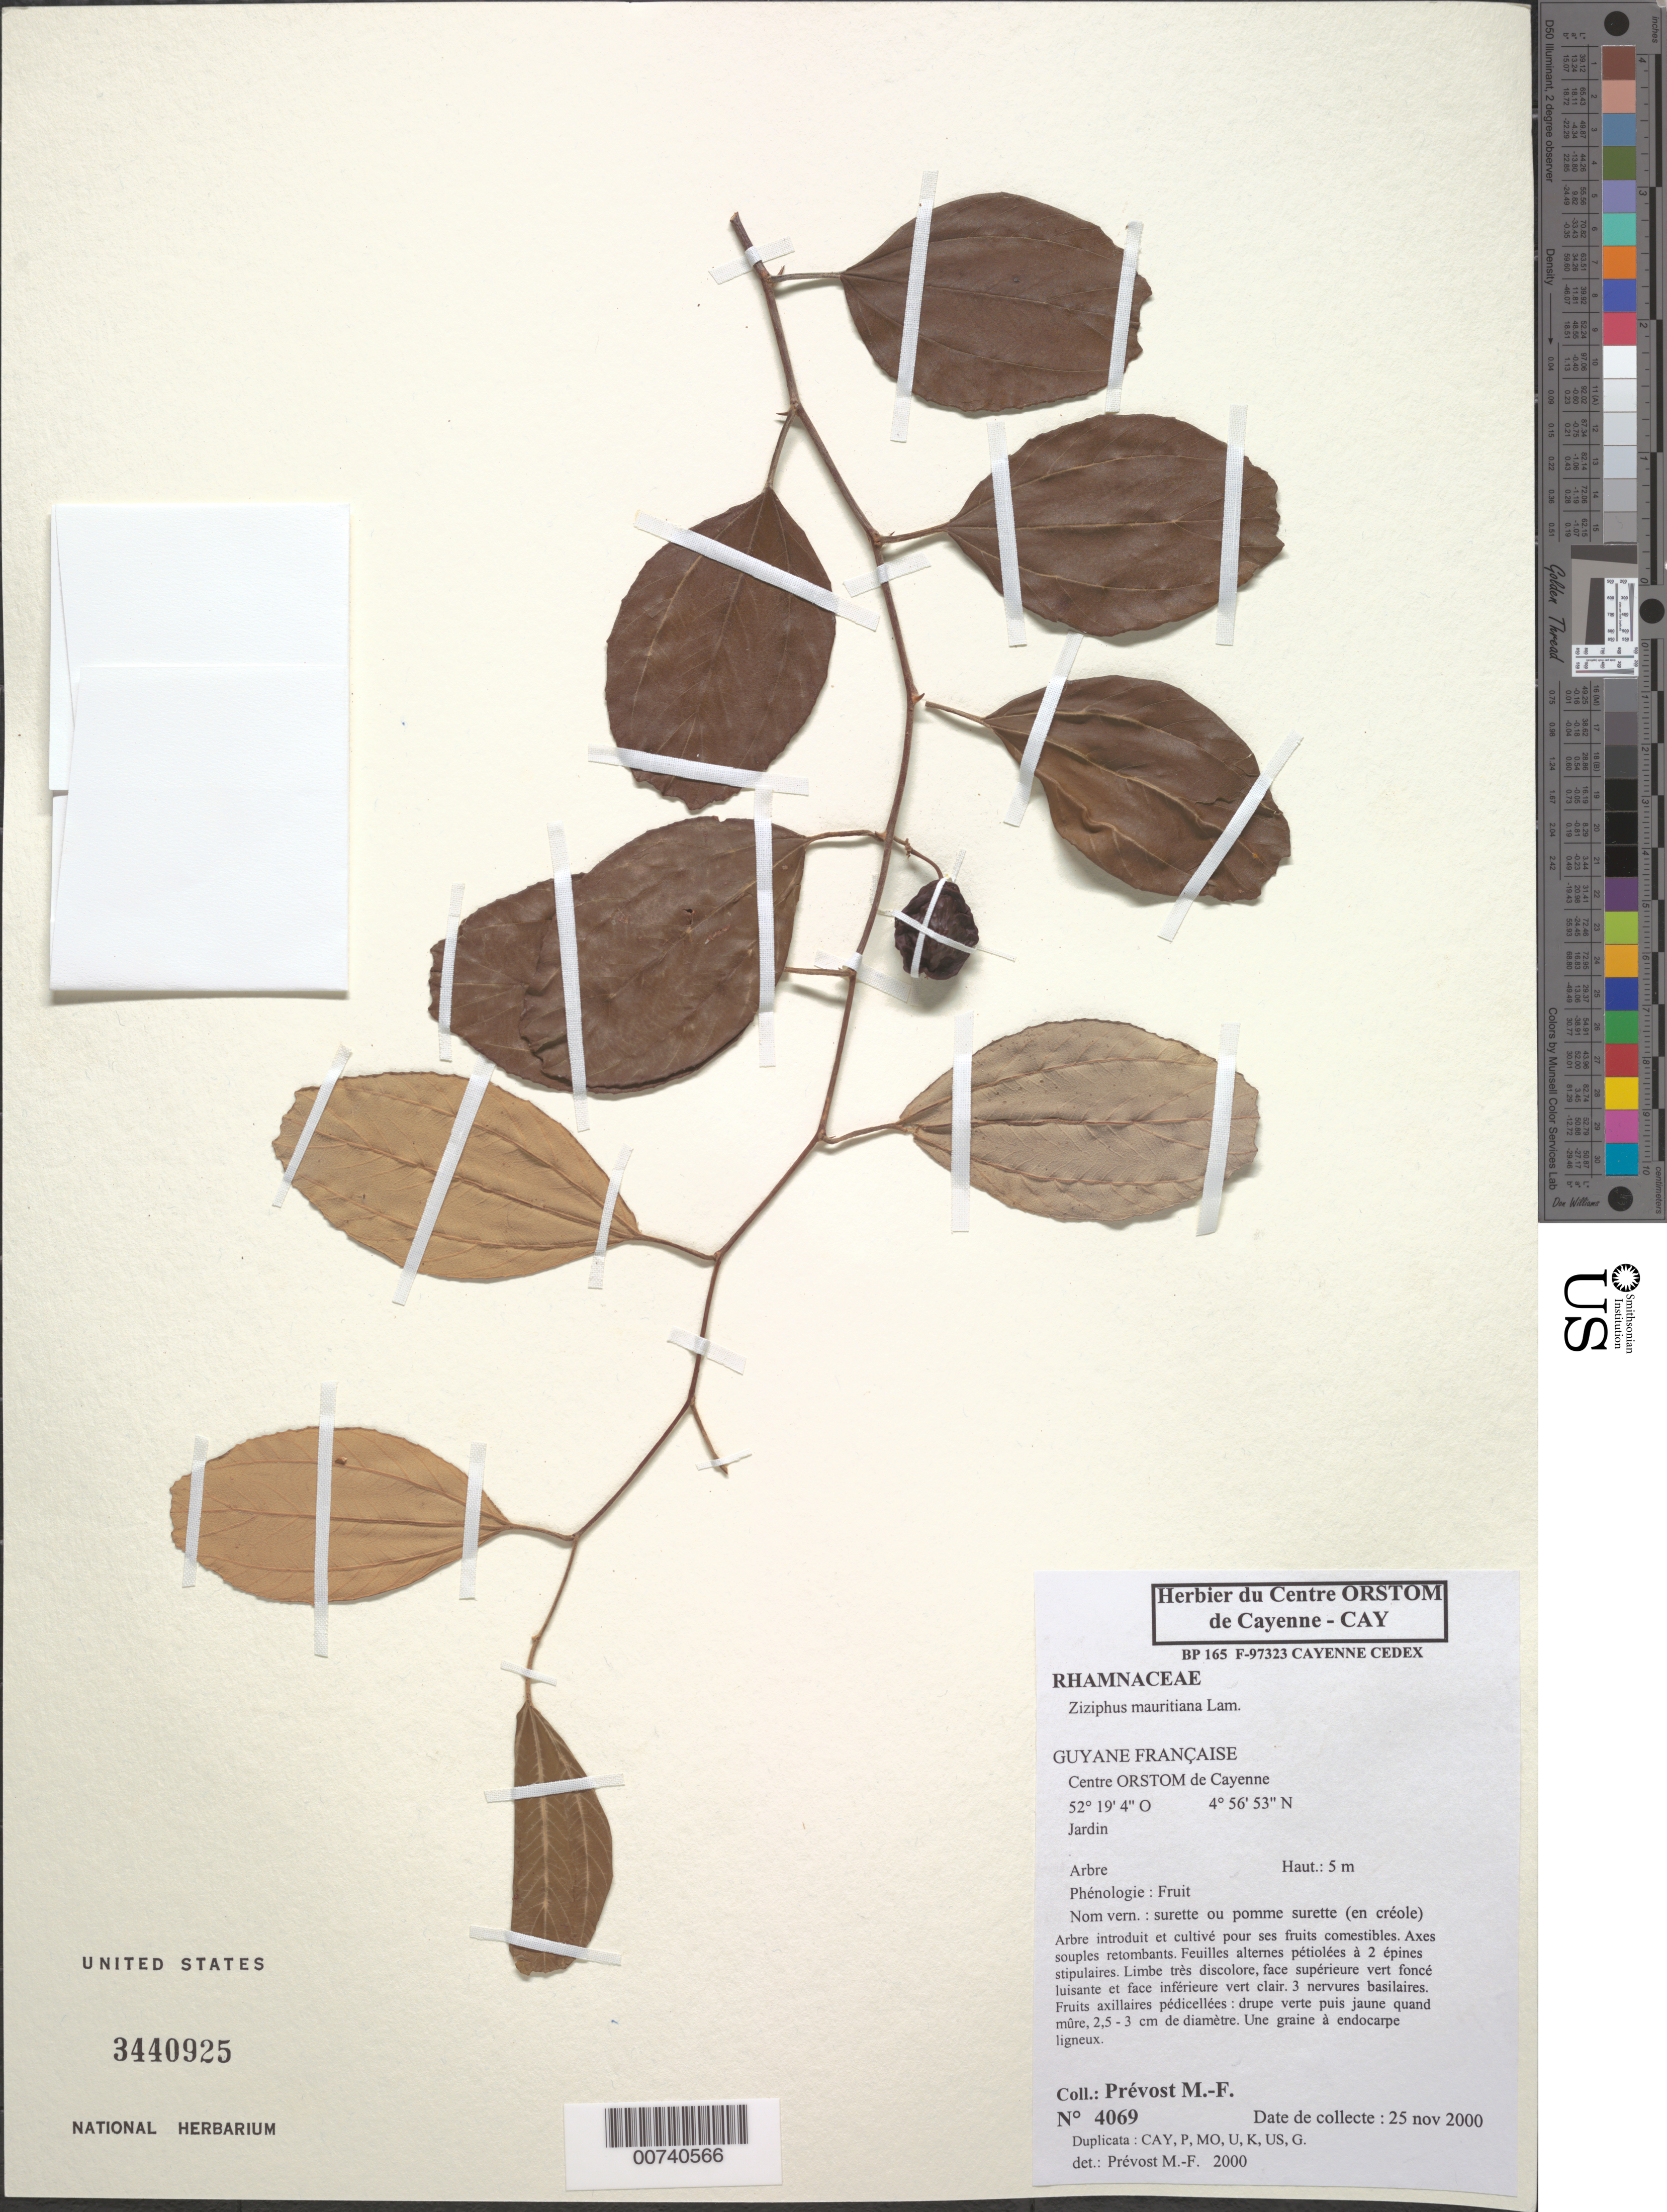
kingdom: Plantae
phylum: Tracheophyta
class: Magnoliopsida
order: Rosales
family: Rhamnaceae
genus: Ziziphus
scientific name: Ziziphus mauritiana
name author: Lam.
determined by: Prévost, M.-F.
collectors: M.-F. Prévost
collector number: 4069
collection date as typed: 25-Nov-00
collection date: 2000-11-25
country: French Guiana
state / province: Cayenne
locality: Centre ORSTOM de Cayenne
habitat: Garden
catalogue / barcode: US 3440925